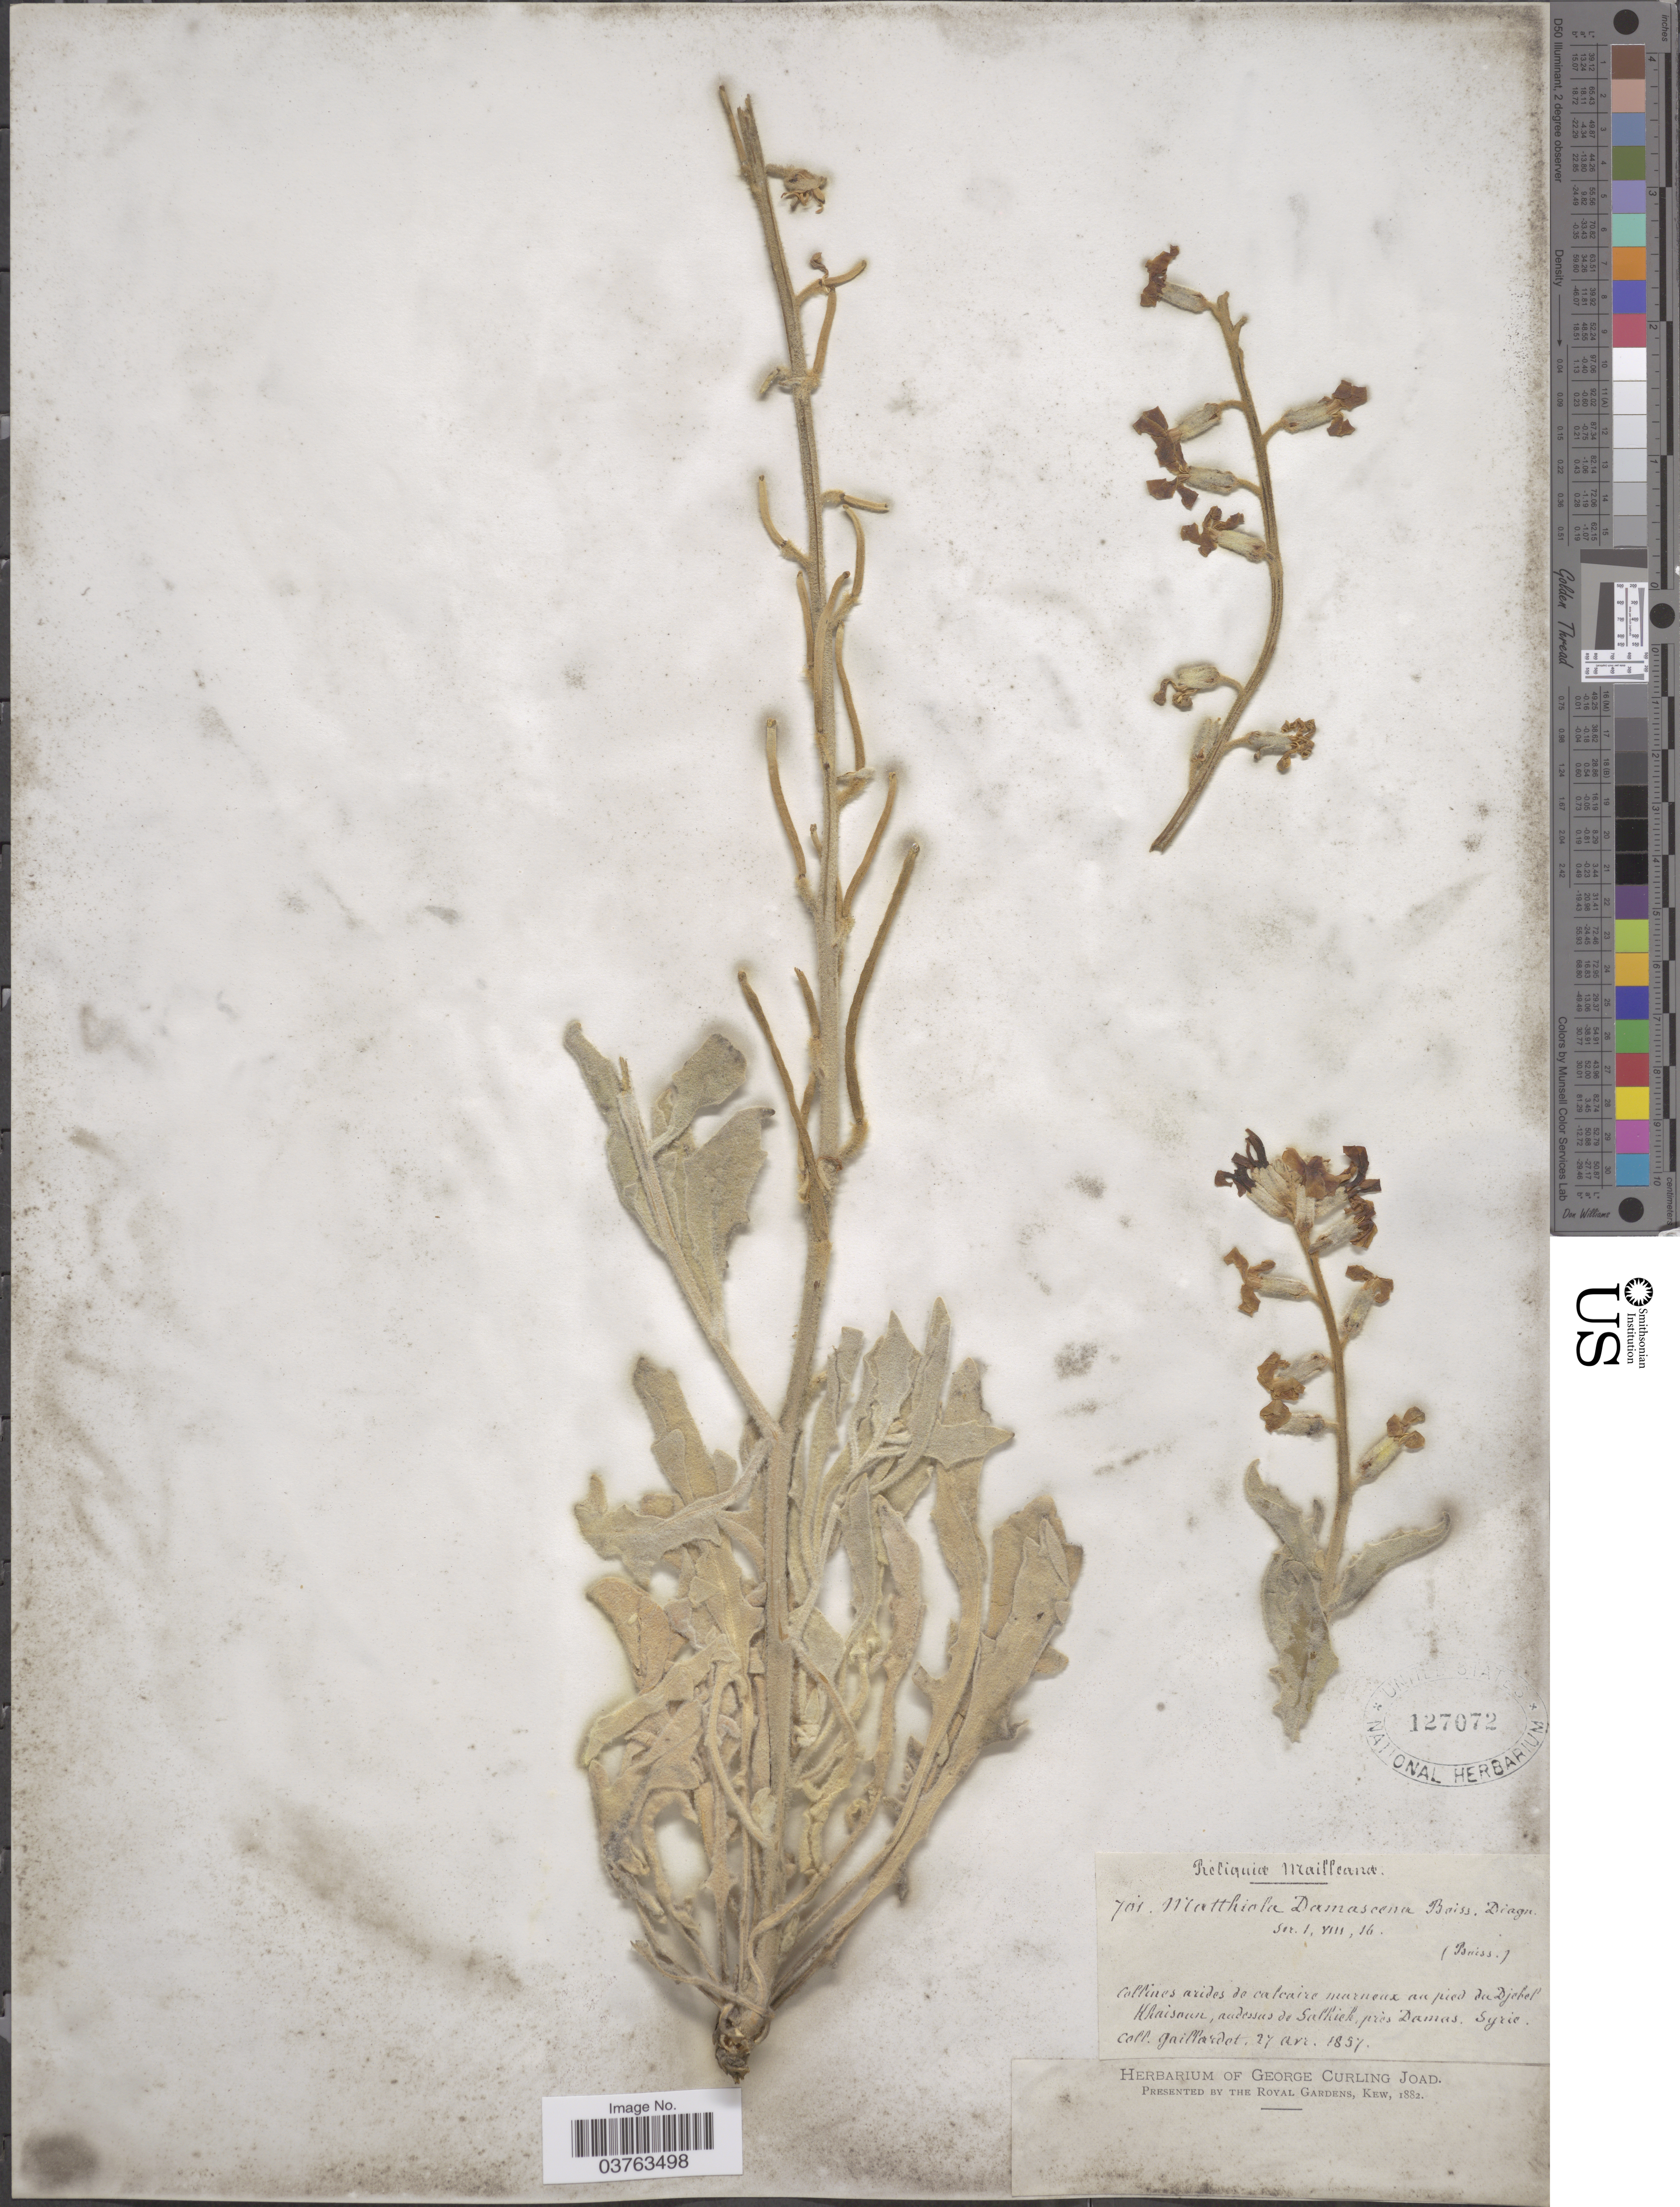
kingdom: Plantae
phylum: Tracheophyta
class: Magnoliopsida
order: Brassicales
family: Brassicaceae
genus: Matthiola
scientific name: Matthiola damascena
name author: Boiss.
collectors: Gaillardot, --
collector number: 701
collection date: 1857-04-27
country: Syria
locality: Collines arides de calcaire marneux au pied du Djebel Khaisoun, audessus de Salhiek [interpreted], près Damas.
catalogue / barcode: US 127072